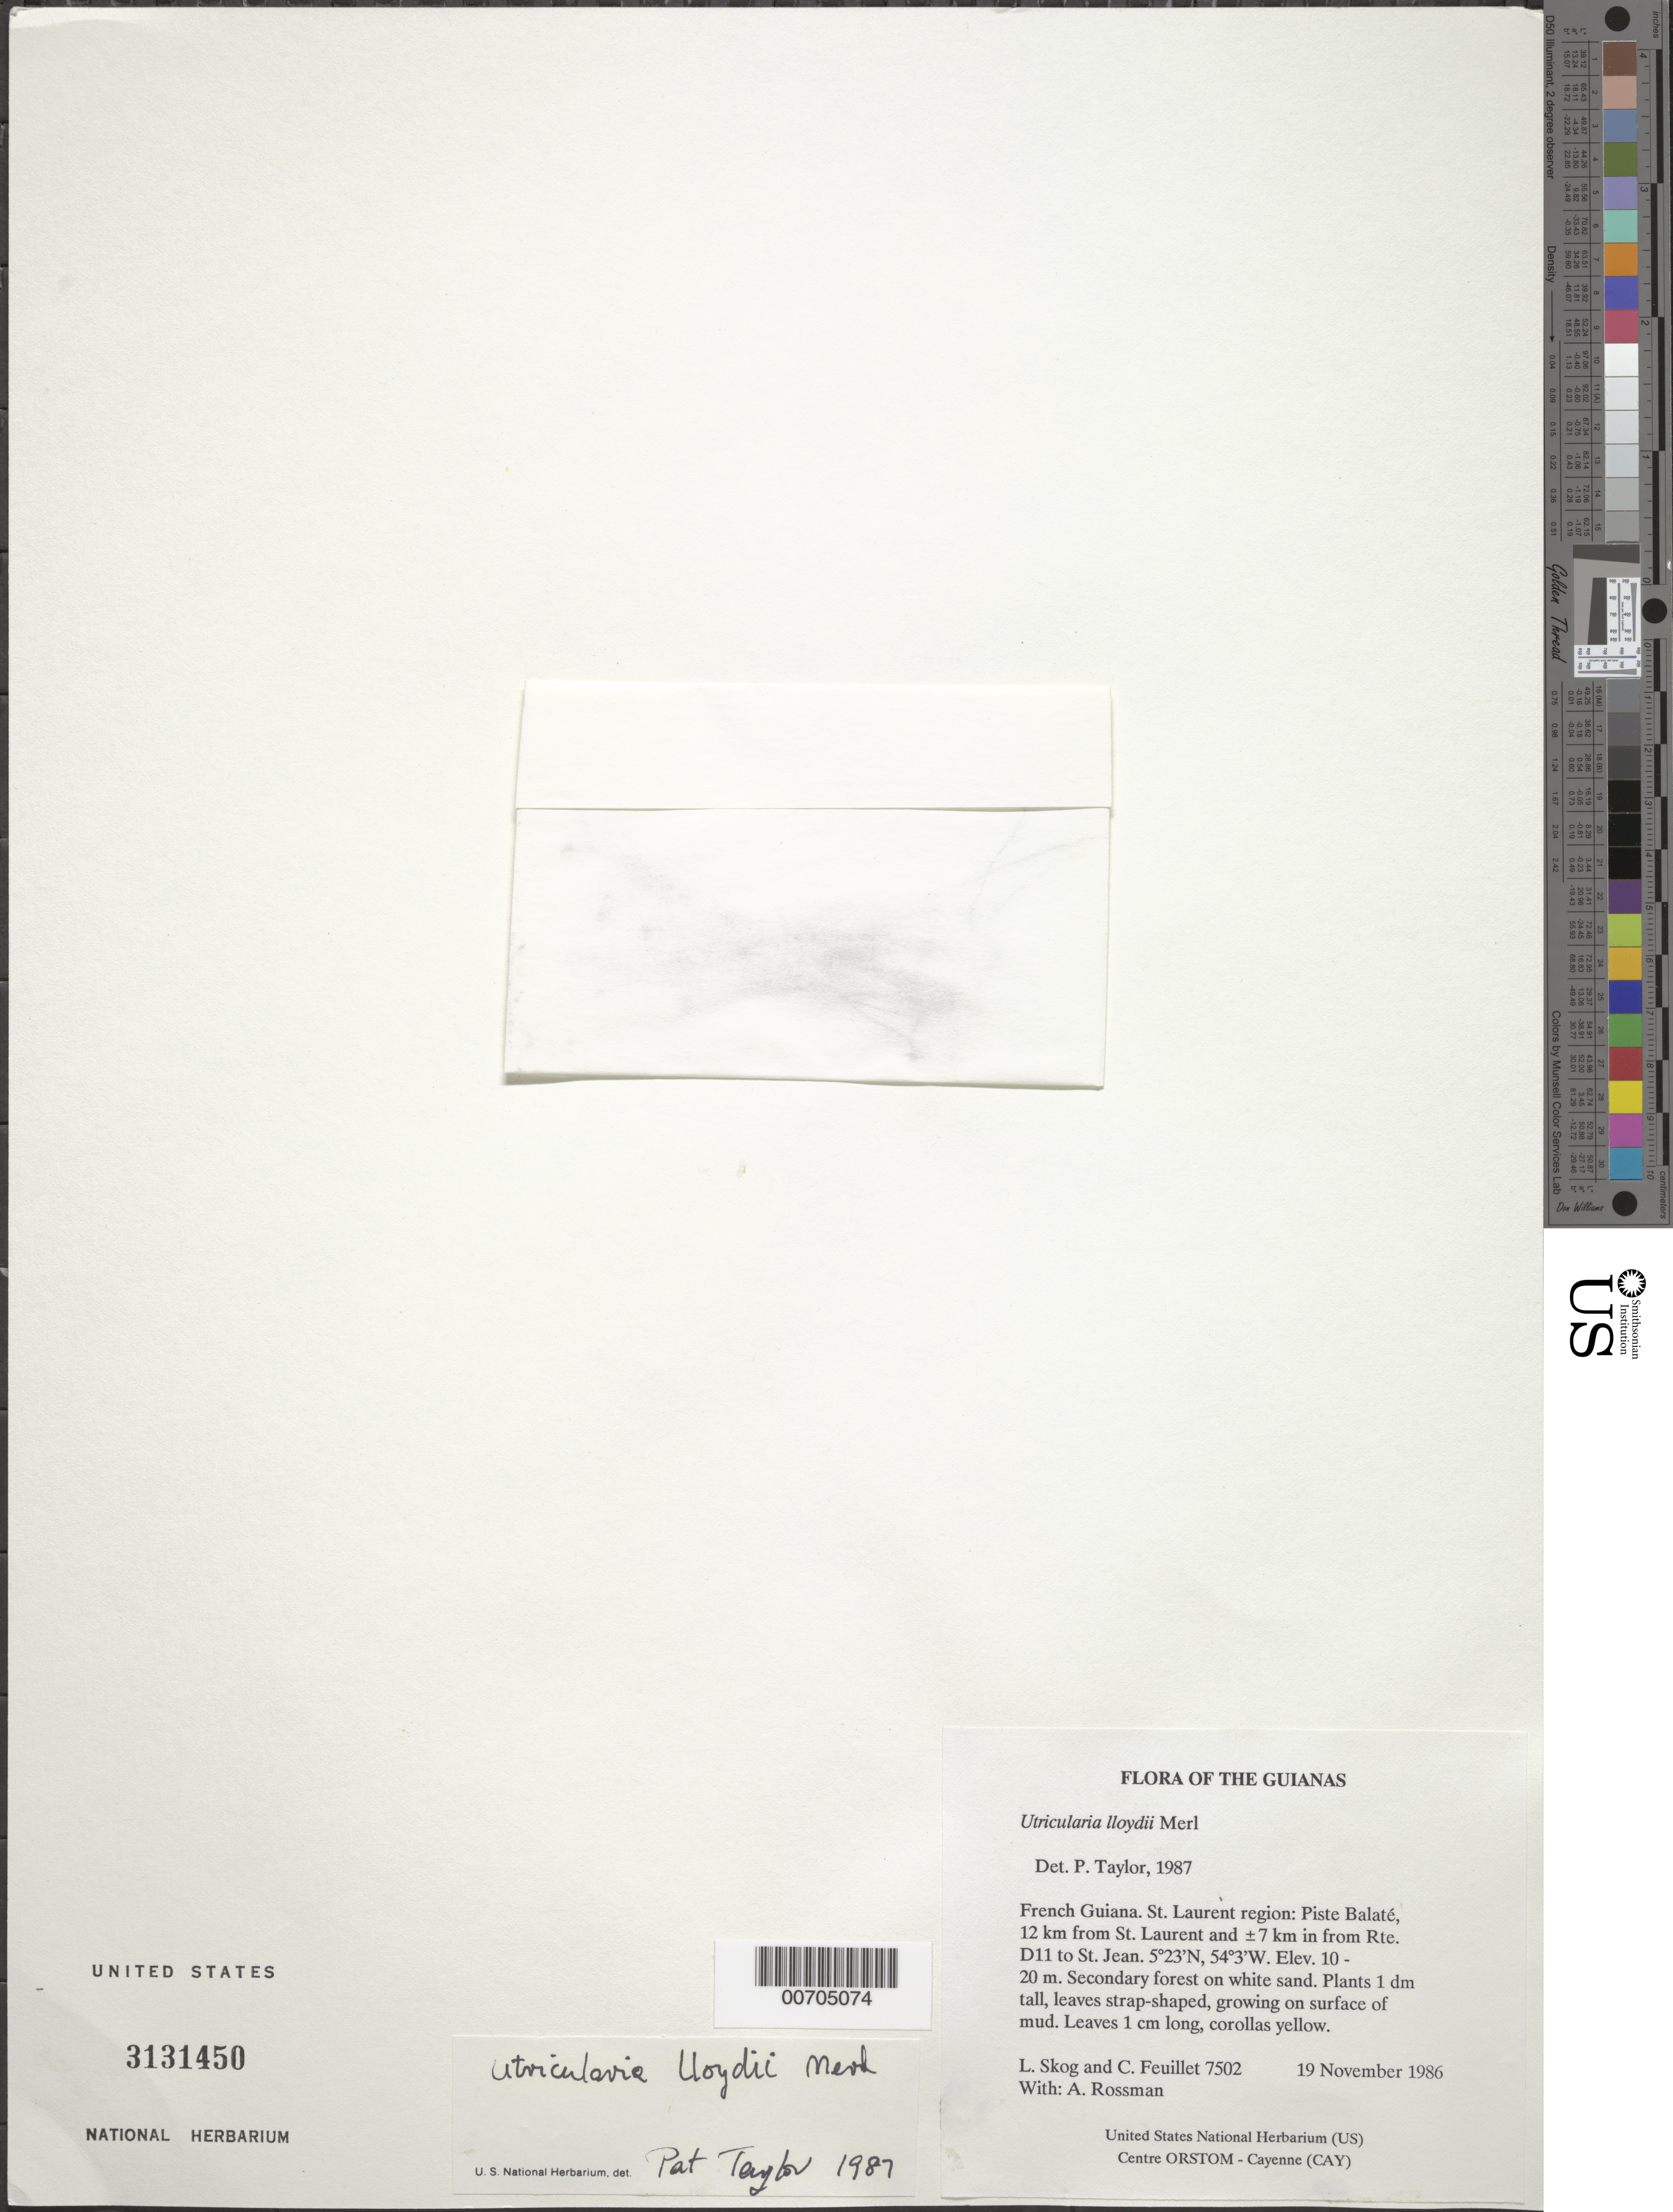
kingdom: Plantae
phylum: Tracheophyta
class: Magnoliopsida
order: Lamiales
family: Lentibulariaceae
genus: Utricularia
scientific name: Utricularia lloydii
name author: Merl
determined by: Taylor, P.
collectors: L. E. Skog, C. Feuillet & A. Rossman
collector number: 7502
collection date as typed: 19 November 1986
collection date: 1986-11-19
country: French Guiana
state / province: Saint-Laurent-du-Maroni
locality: Piste Balaté, 12 km from St. Laurent and ±7 km in from Rte. D11 to St. Jean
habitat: Secondary forest on white sand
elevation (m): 10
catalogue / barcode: US 3131450